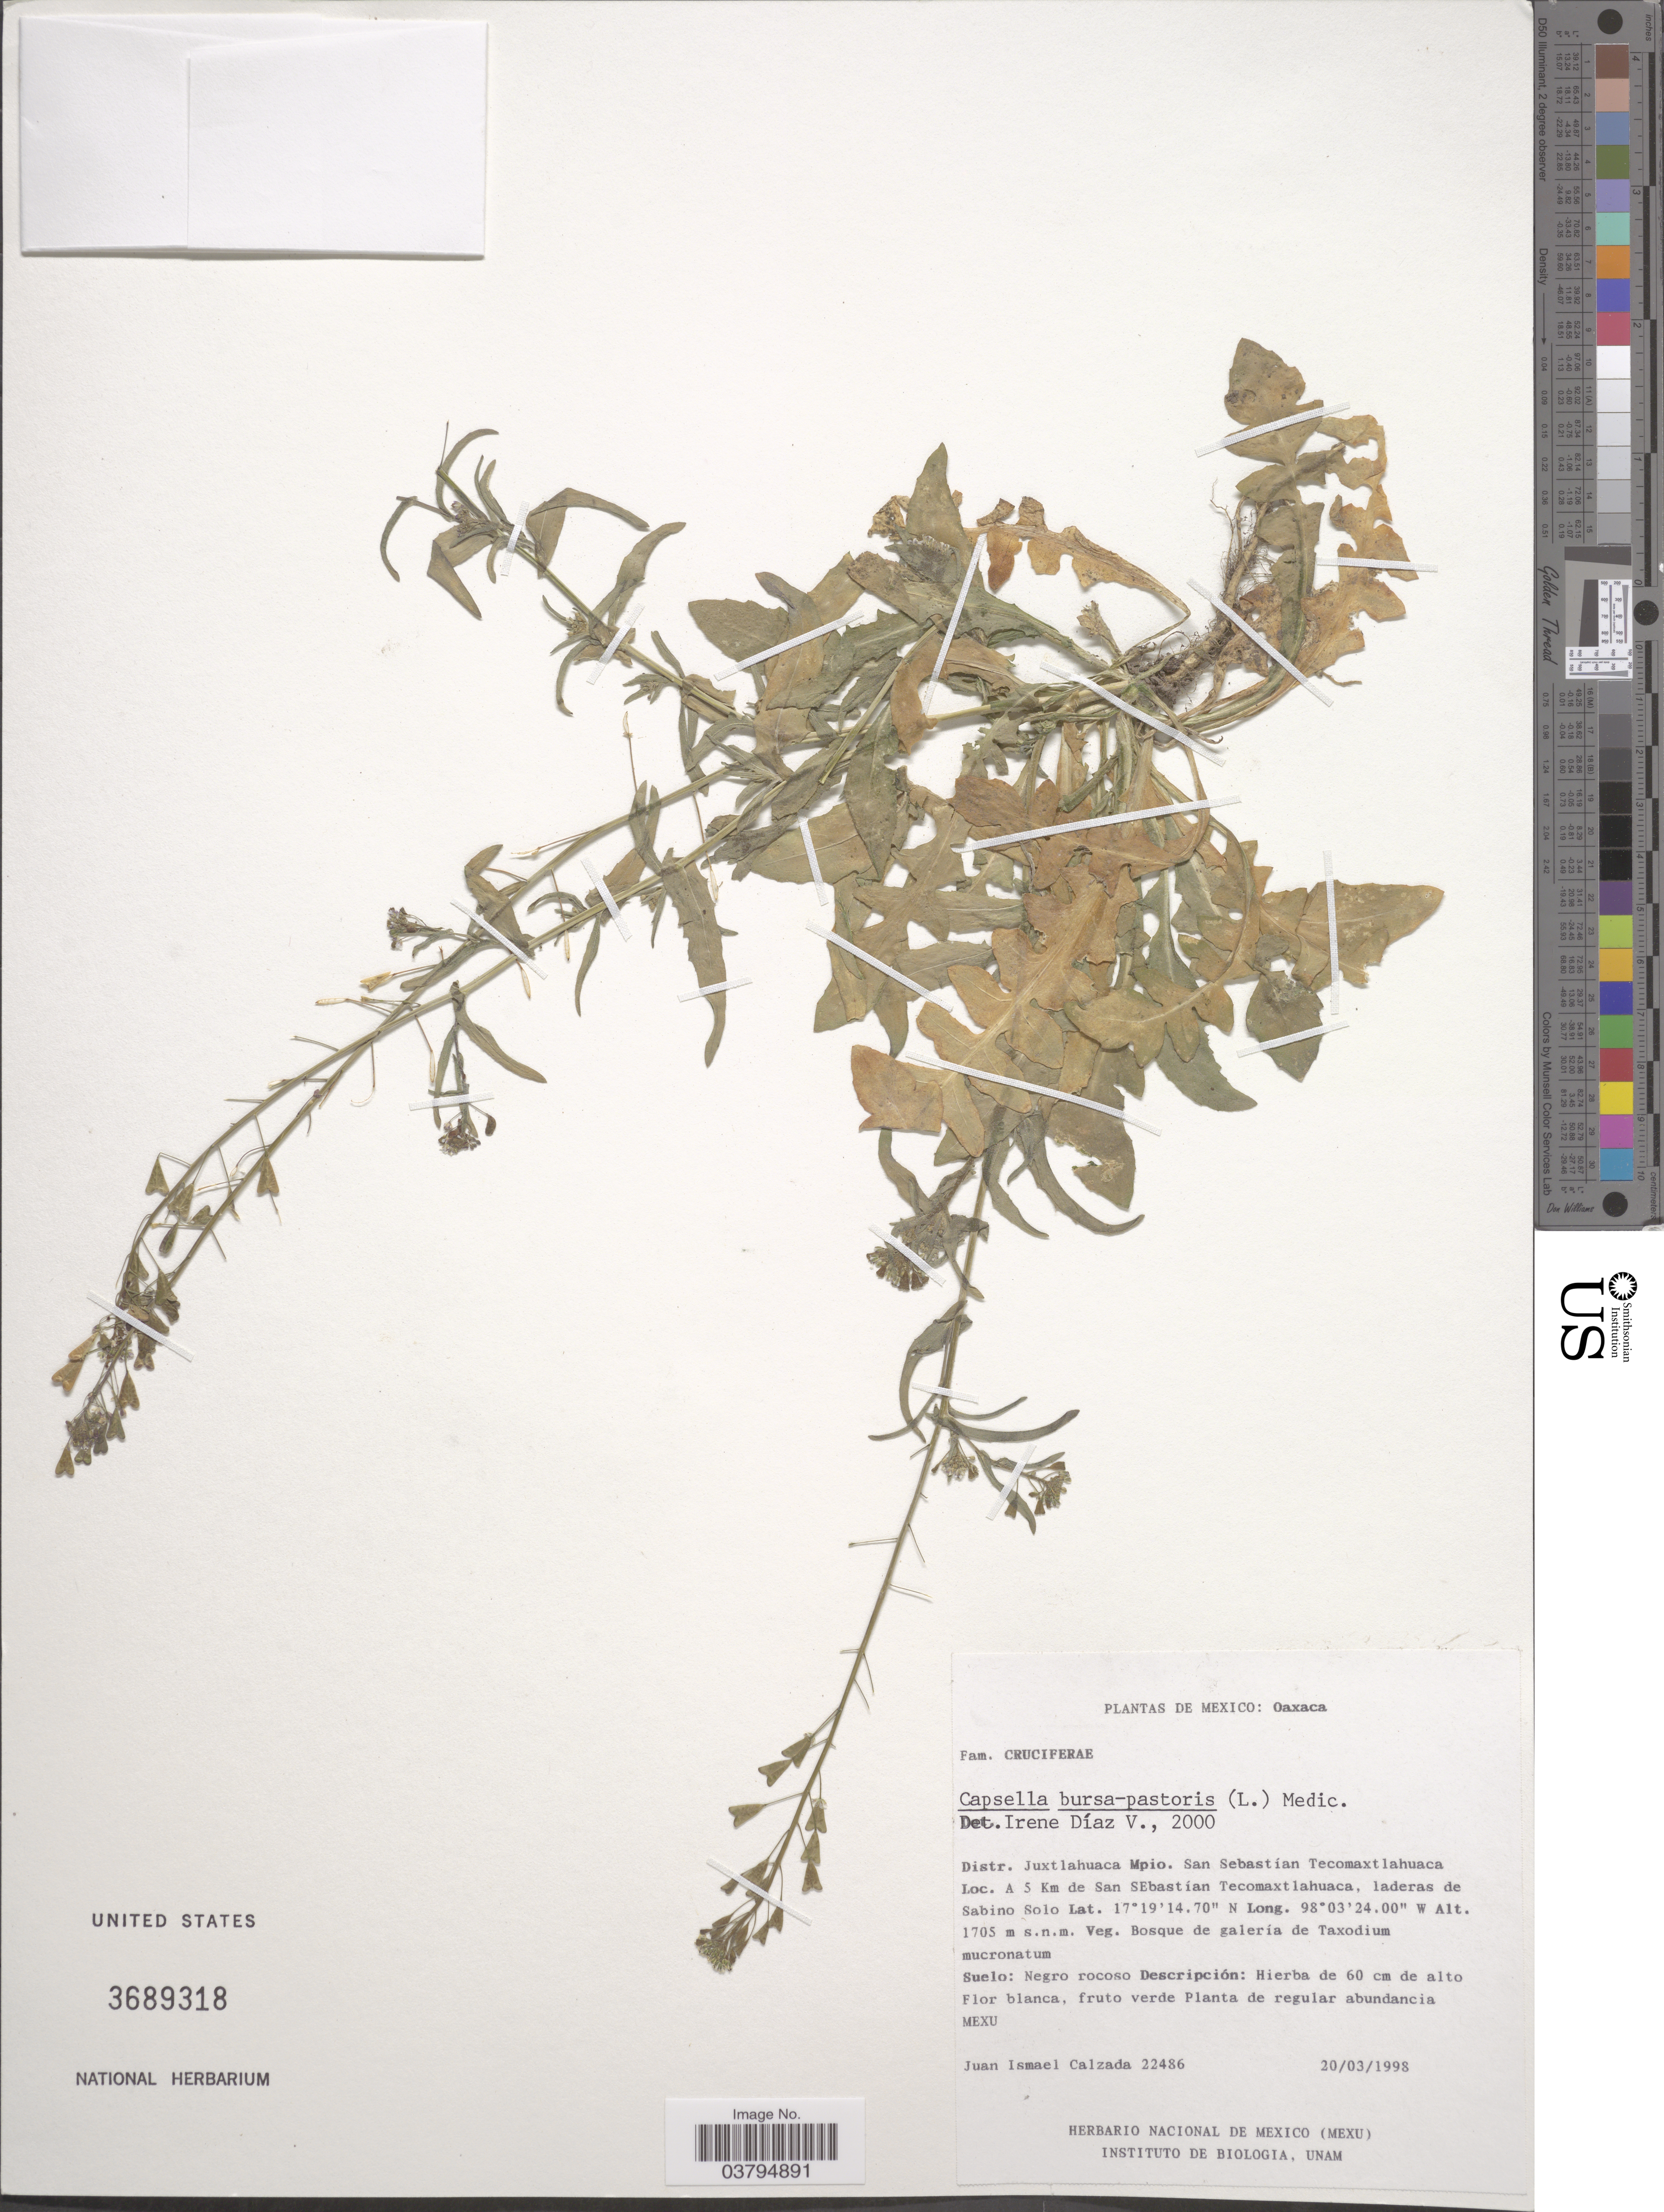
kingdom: Plantae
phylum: Tracheophyta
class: Magnoliopsida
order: Brassicales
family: Brassicaceae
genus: Capsella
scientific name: Capsella bursa-pastoris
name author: (L.) Medik.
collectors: J. I. Calzada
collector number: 22486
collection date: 1998-03-20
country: Mexico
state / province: Oaxaca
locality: Distr. Juxtlahuaca Mpio. San Sebastían Tecomaxtlahuaca. A 5 Km de San Sebastían Tecomaxtlahuaca, laderas de Sabino Solo.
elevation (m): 1705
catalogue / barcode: US 3689318